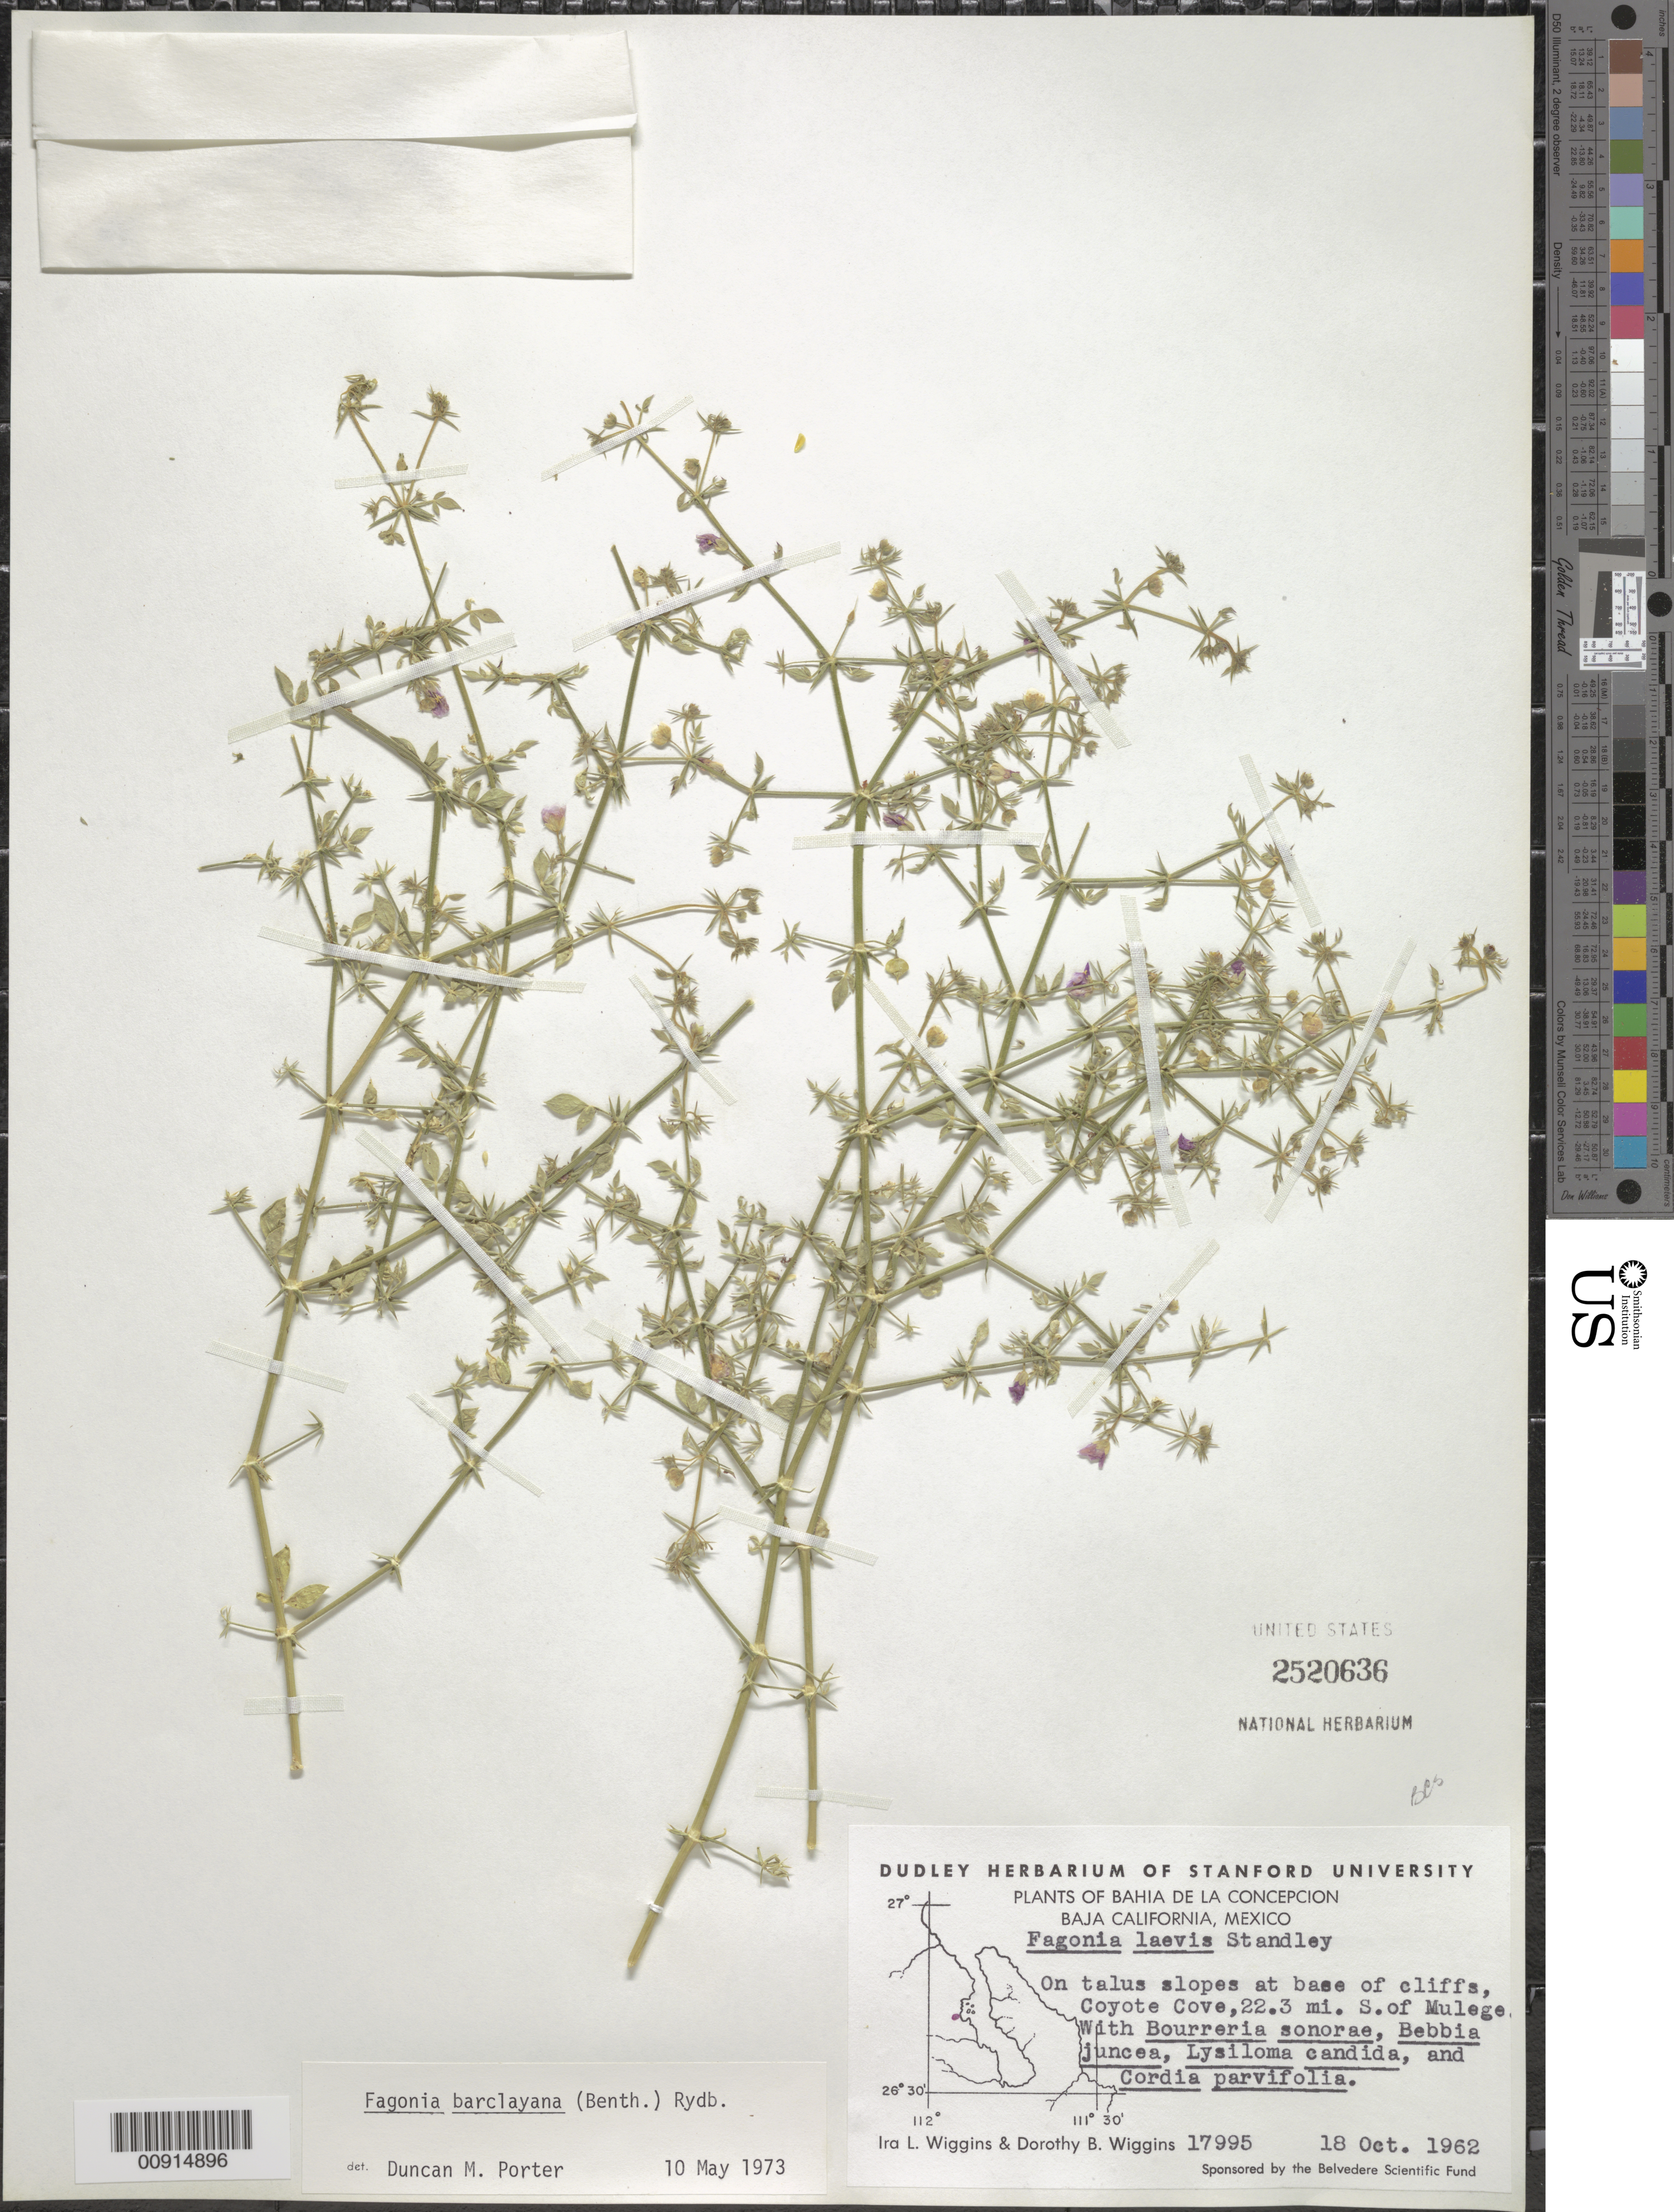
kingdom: Plantae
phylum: Tracheophyta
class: Magnoliopsida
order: Zygophyllales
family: Zygophyllaceae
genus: Fagonia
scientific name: Fagonia barclayana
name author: (Benth.) Rydb.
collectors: I. L. Wiggins & D. B. Wiggins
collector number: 17995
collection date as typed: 18 Oct 1962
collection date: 1962-10-18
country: Mexico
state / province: Baja California Sur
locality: Coyote Cove, 22.3 mi. S of Mulege with Bourreria sonorae, Bebbia juncea, Lysiloma candida, and Cordia parvifolia.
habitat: On talus slopes at base of cliffs.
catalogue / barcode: US 2520636